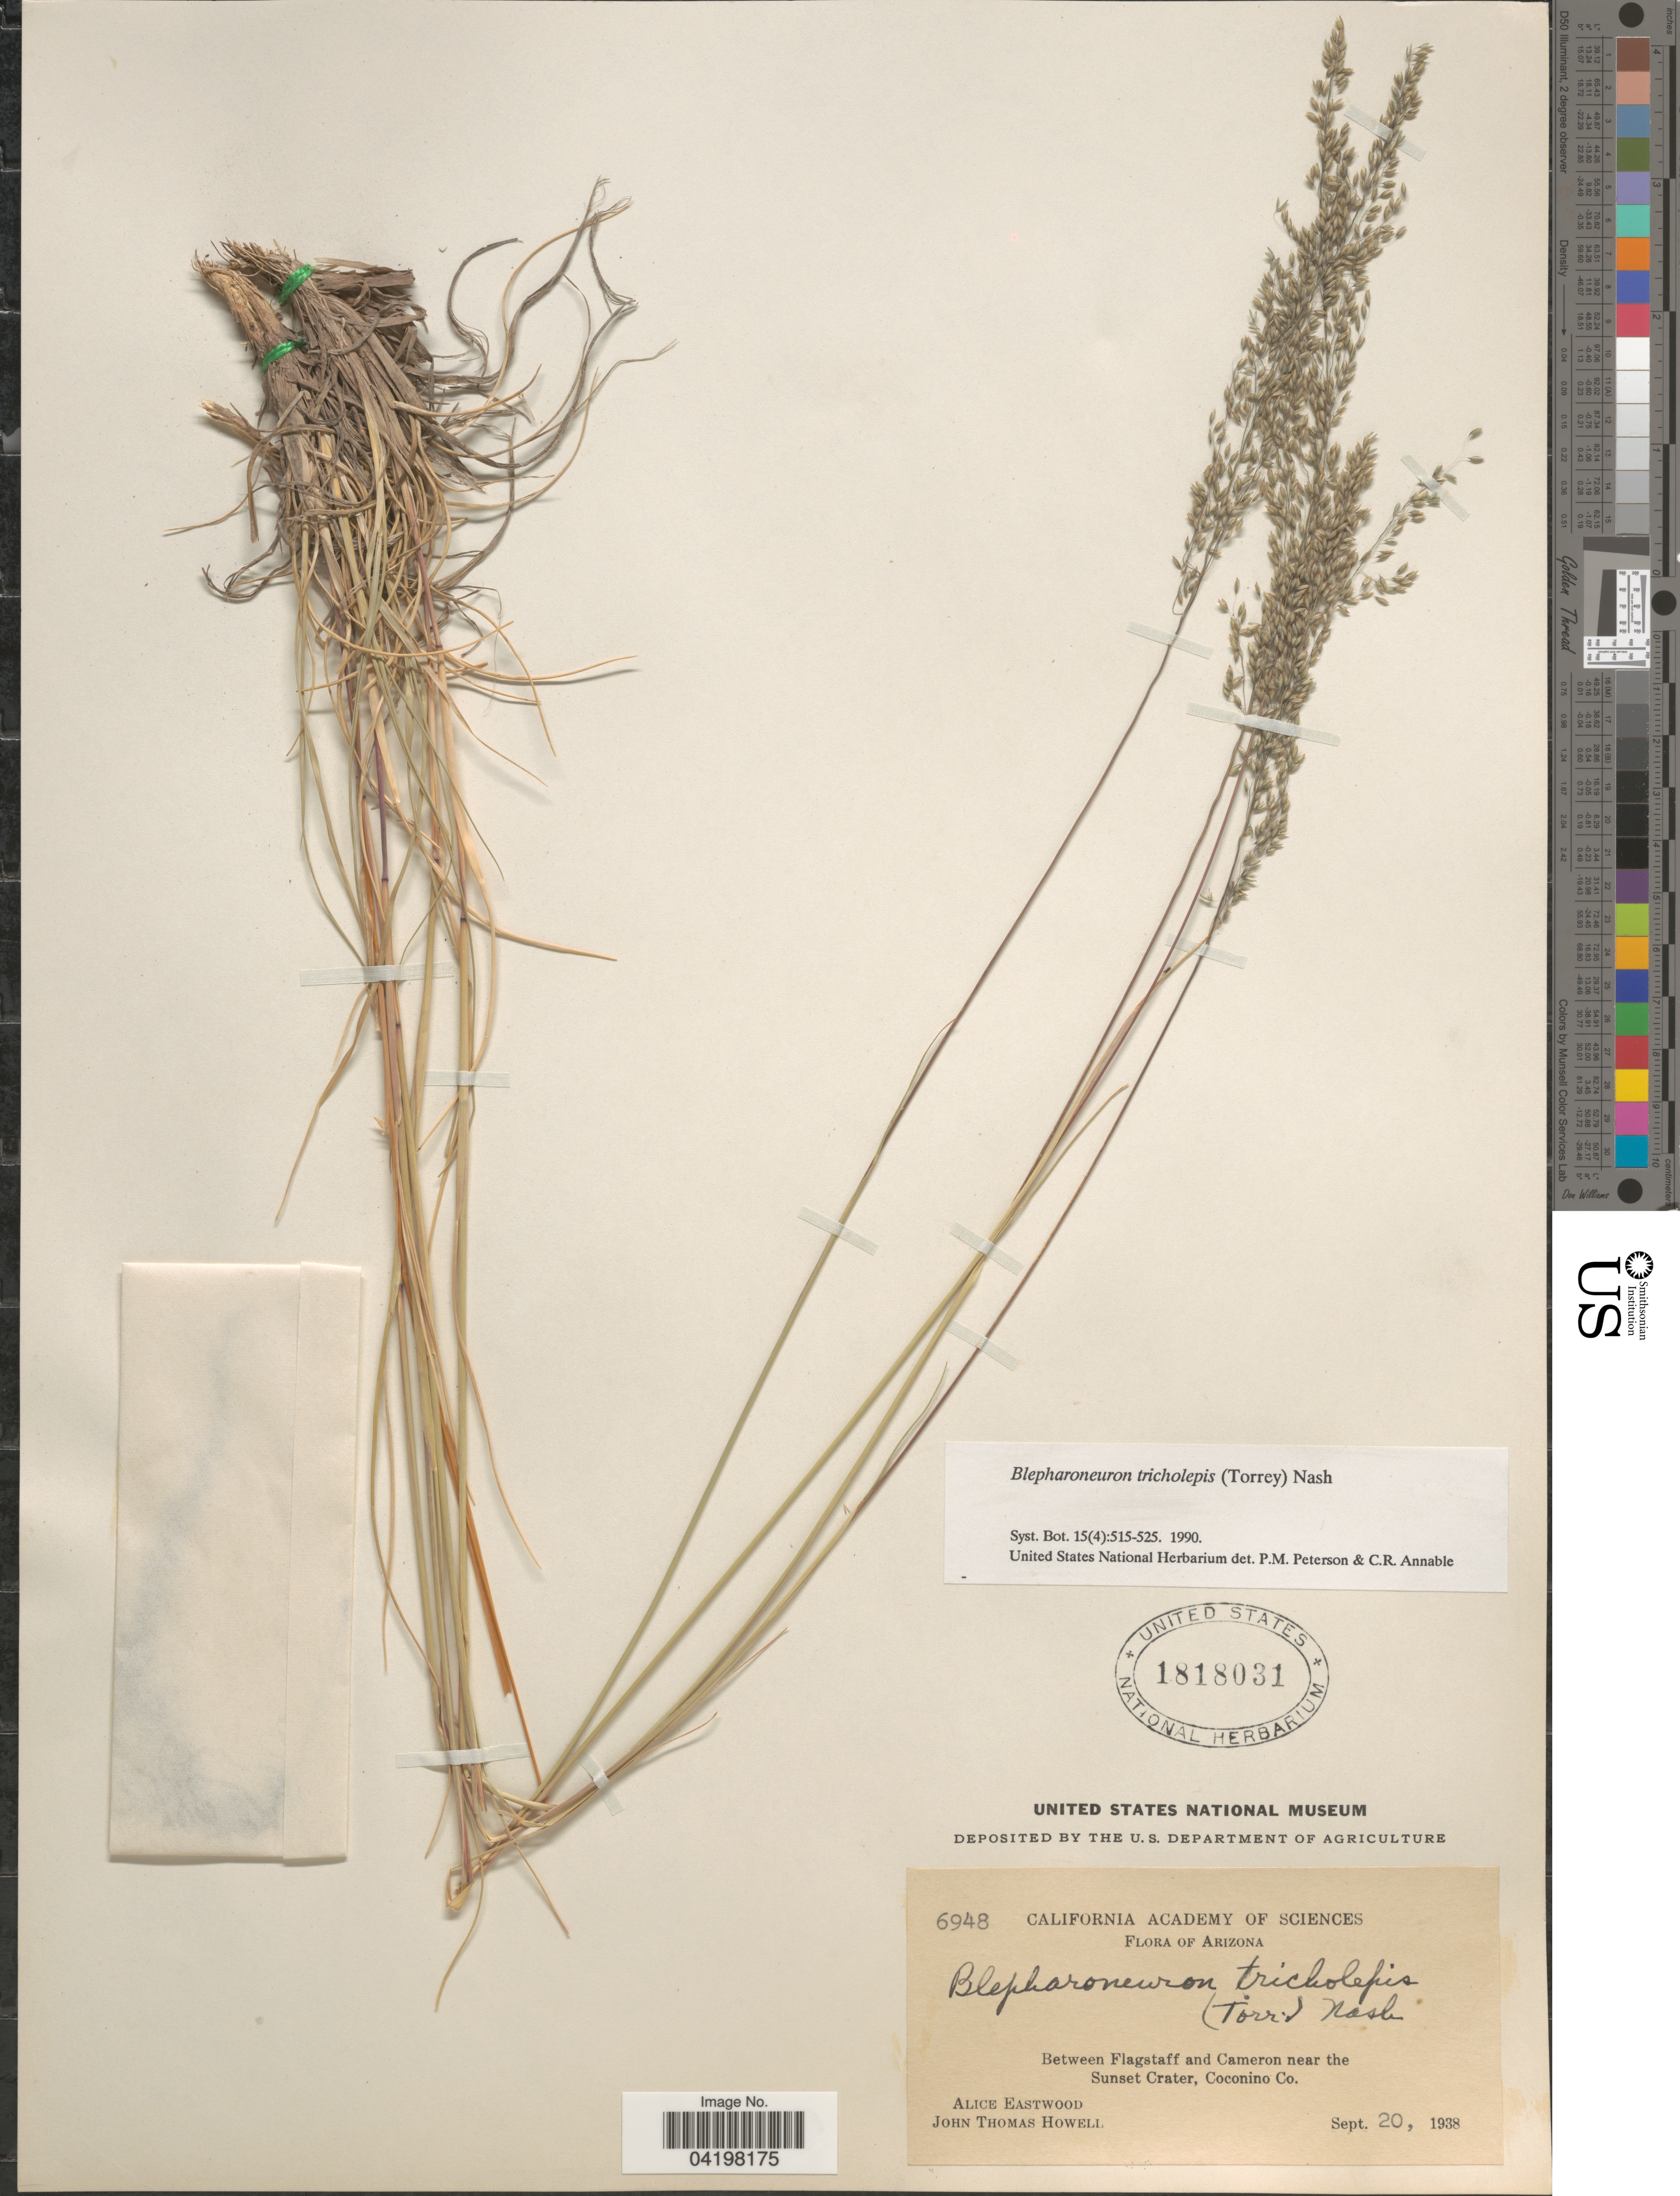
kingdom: Plantae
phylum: Tracheophyta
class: Liliopsida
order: Poales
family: Poaceae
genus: Muhlenbergia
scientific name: Muhlenbergia tricholepis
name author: (Torr.) Columbus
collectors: A. Eastwood & J. T. Howell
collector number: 6948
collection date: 1938-09-20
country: United States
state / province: Arizona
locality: Between Flagstaff and Cameron near the Sunset Crater, Coconino Co.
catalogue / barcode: US 1818031